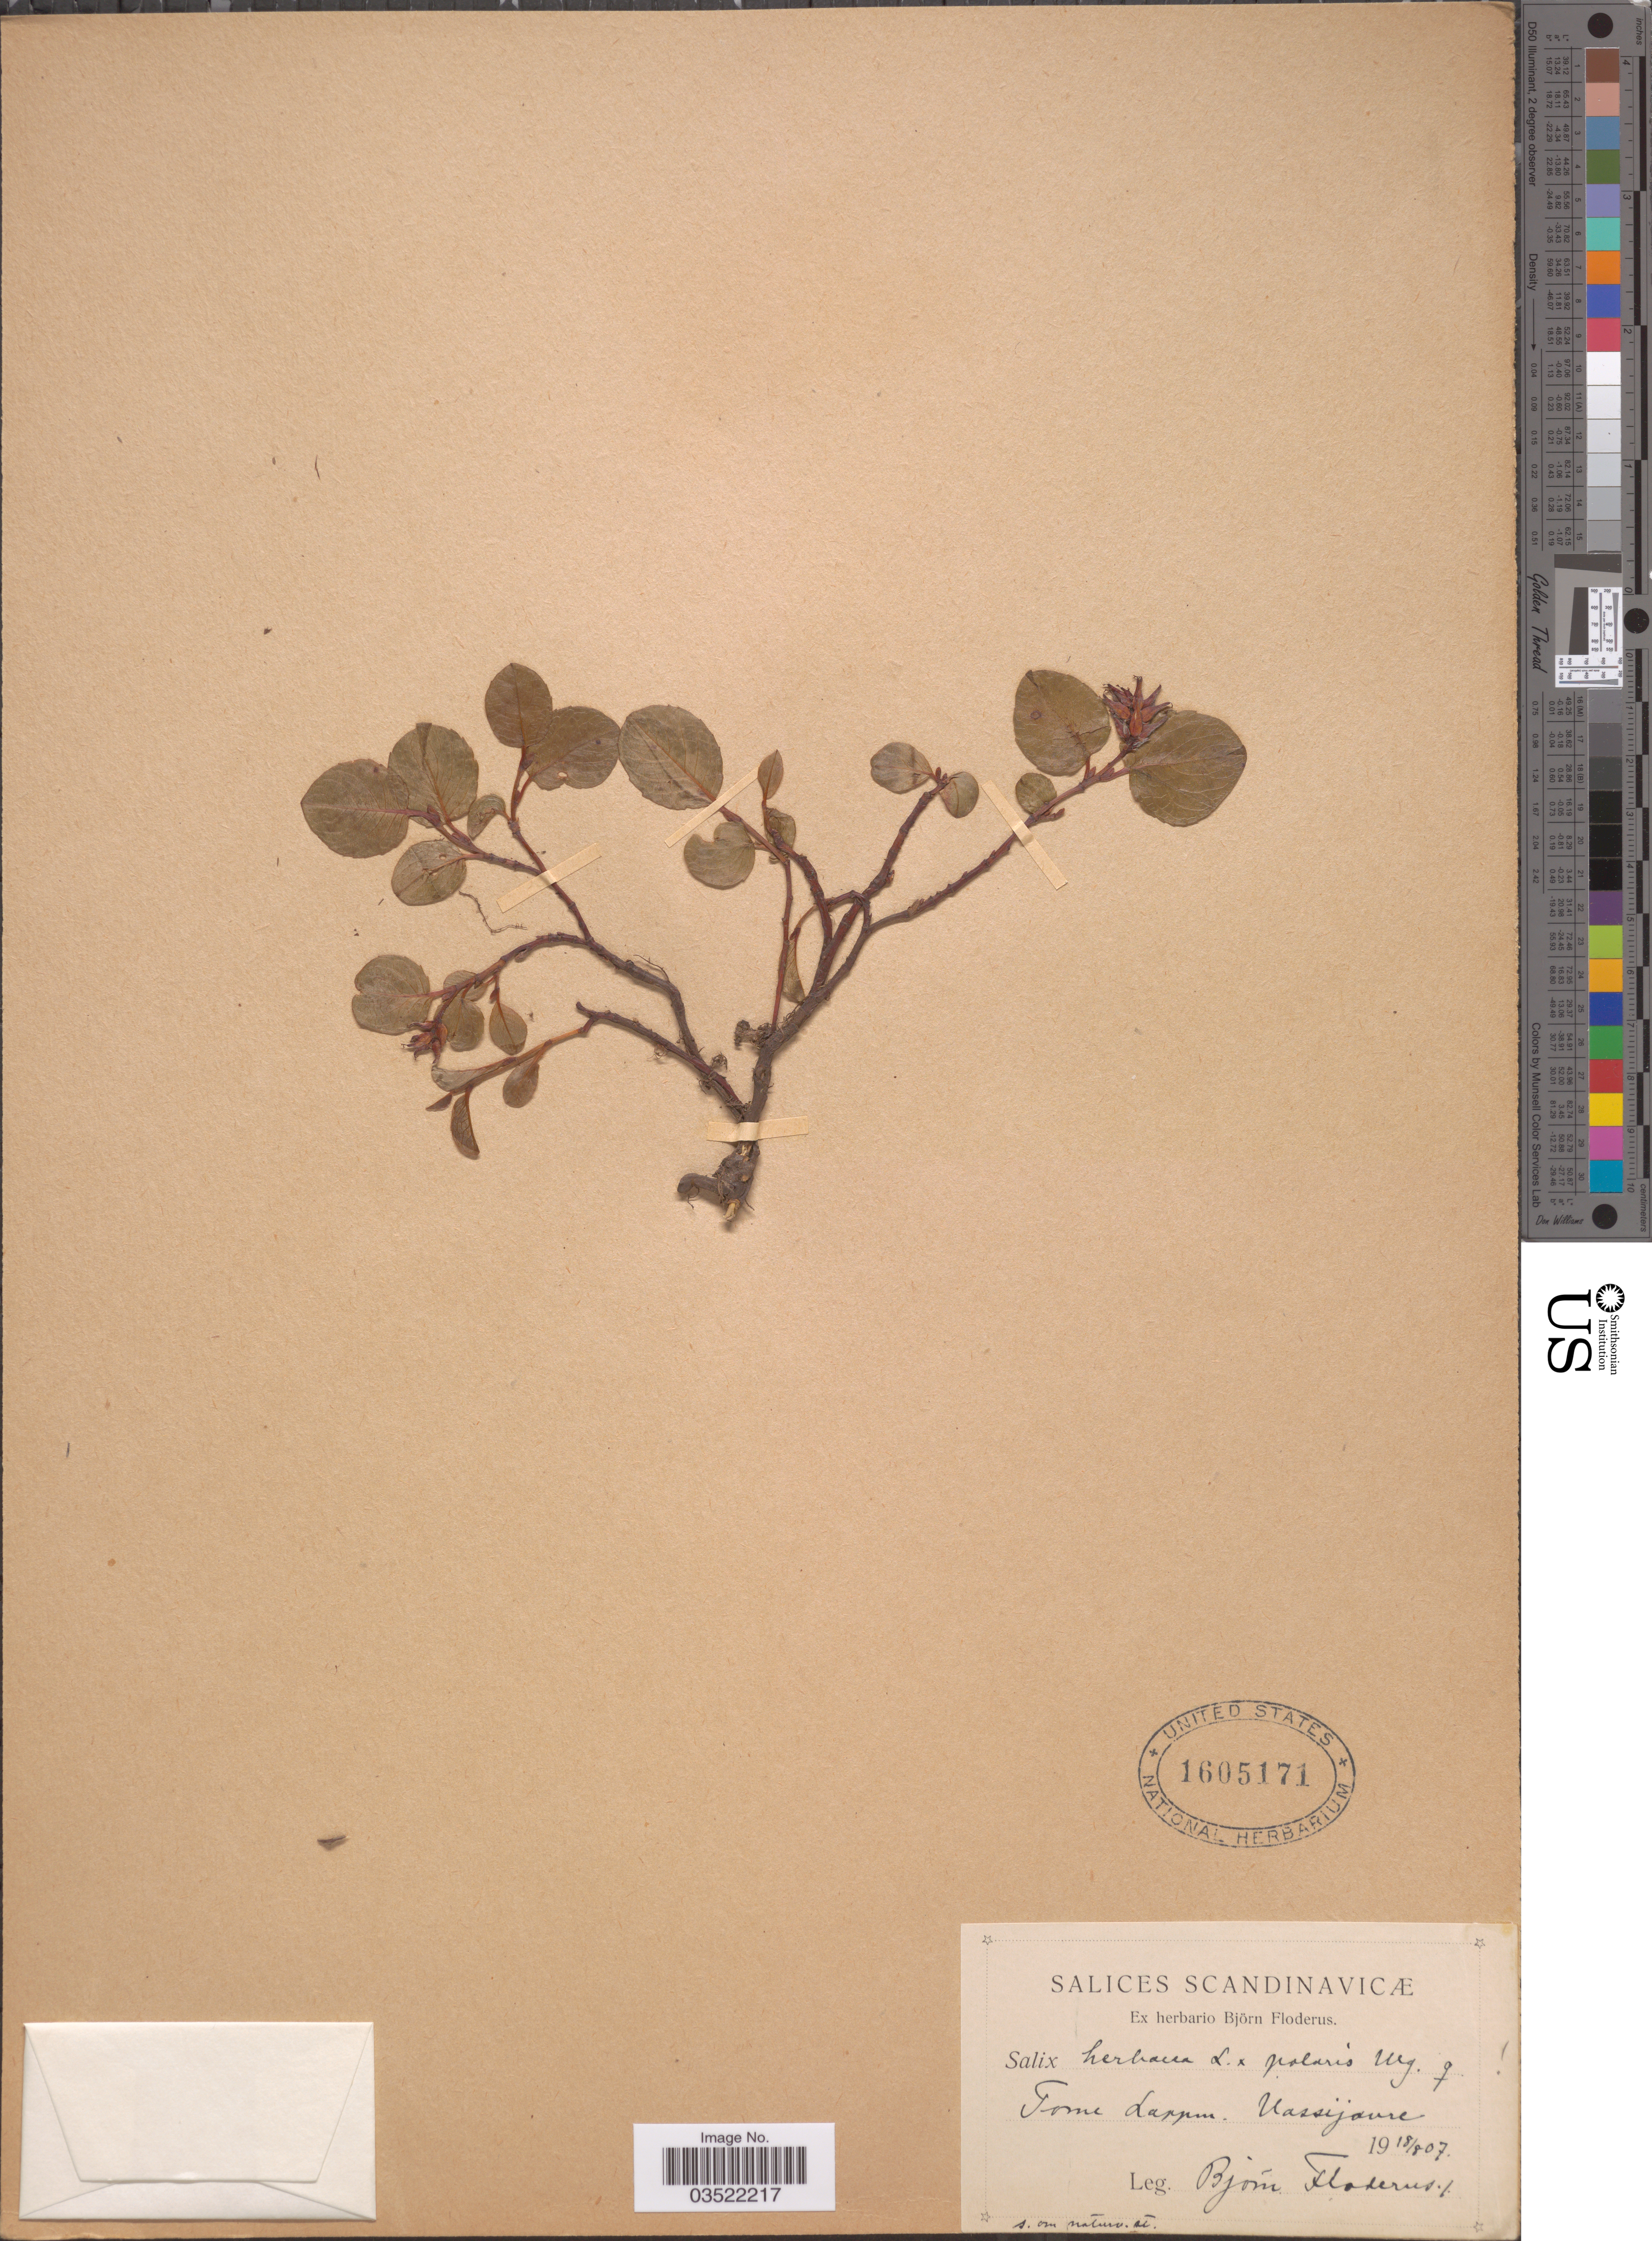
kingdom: Plantae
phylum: Tracheophyta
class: Magnoliopsida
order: Malpighiales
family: Salicaceae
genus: Salix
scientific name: Salix herbacea x S. polaris Wahlenb.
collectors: B. G. O. Floderus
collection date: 1907-08-18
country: Sweden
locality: Scandinavicæ. Torne Lappm. Vassijaure.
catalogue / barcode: US 1605171